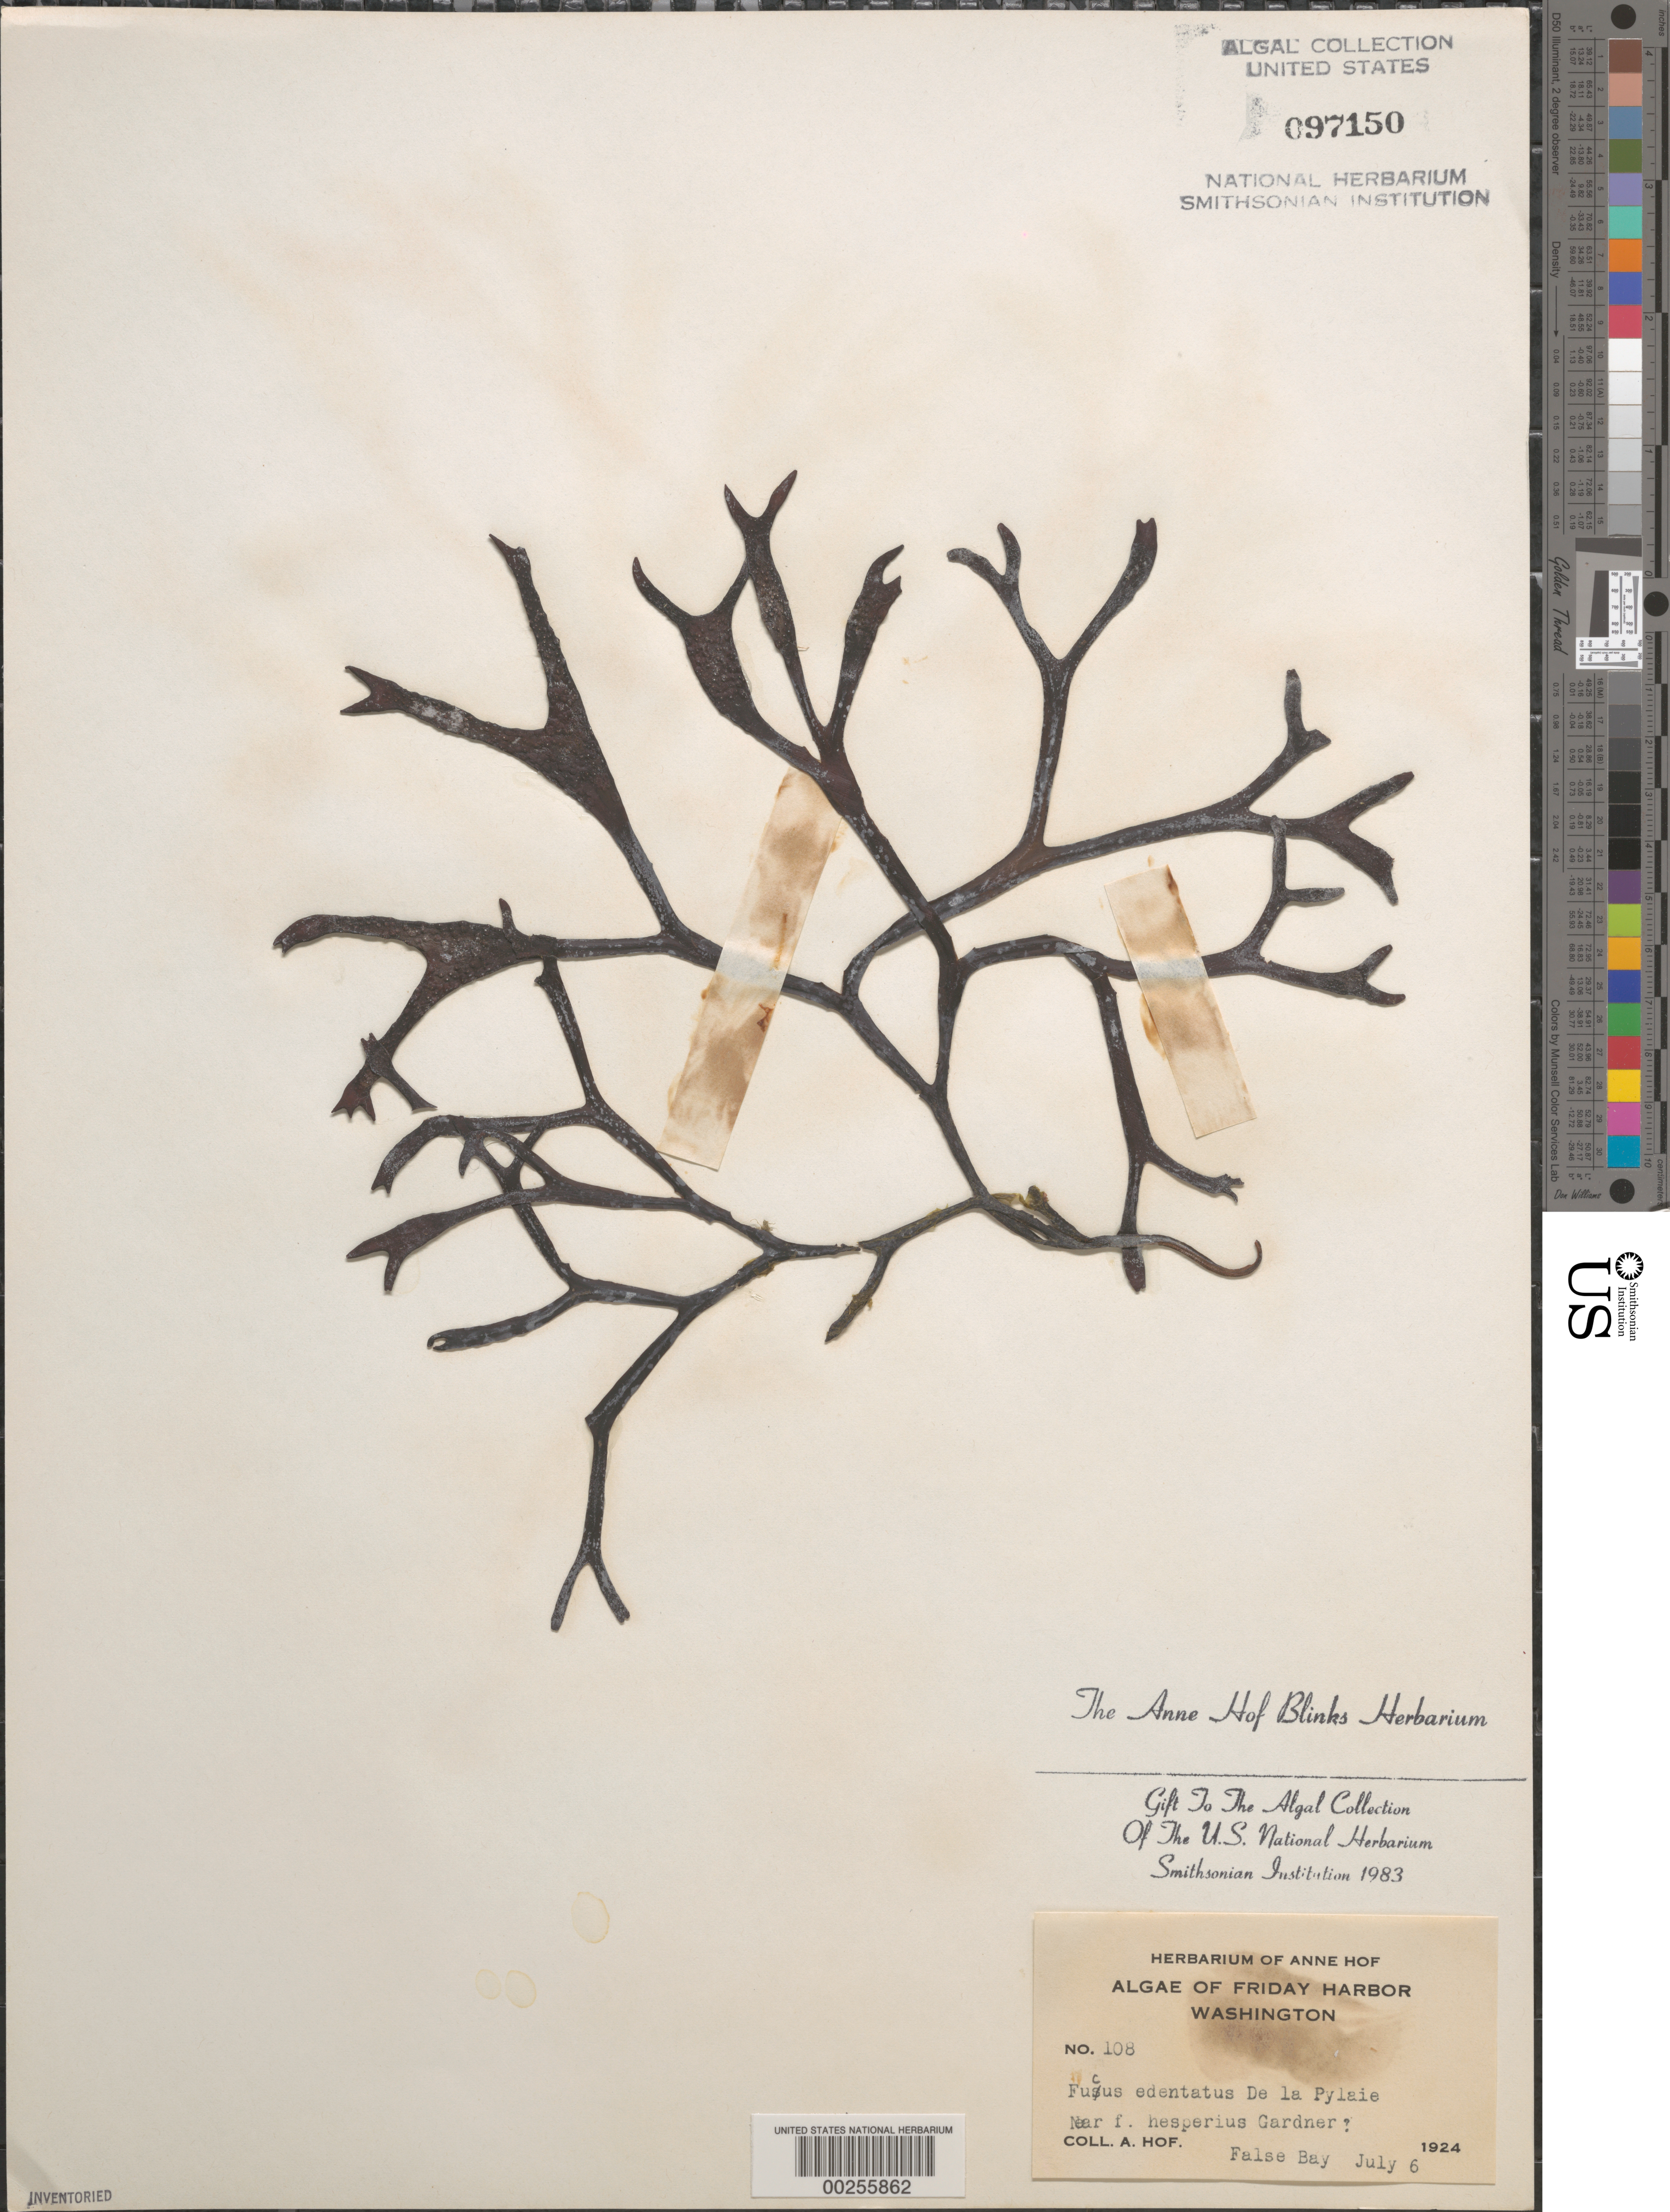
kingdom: Chromista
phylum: Ochrophyta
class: Phaeophyceae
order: Fucales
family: Fucaceae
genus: Fucus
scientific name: Fucus distichus subsp. edentatus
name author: (Bach. Pyl.) H.T. Powell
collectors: A. Blinks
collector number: AHB 108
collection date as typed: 06 Jul 1924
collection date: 1924-07-06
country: United States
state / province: Washington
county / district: San Juan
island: San Juan Island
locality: False Bay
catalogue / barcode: US 97150